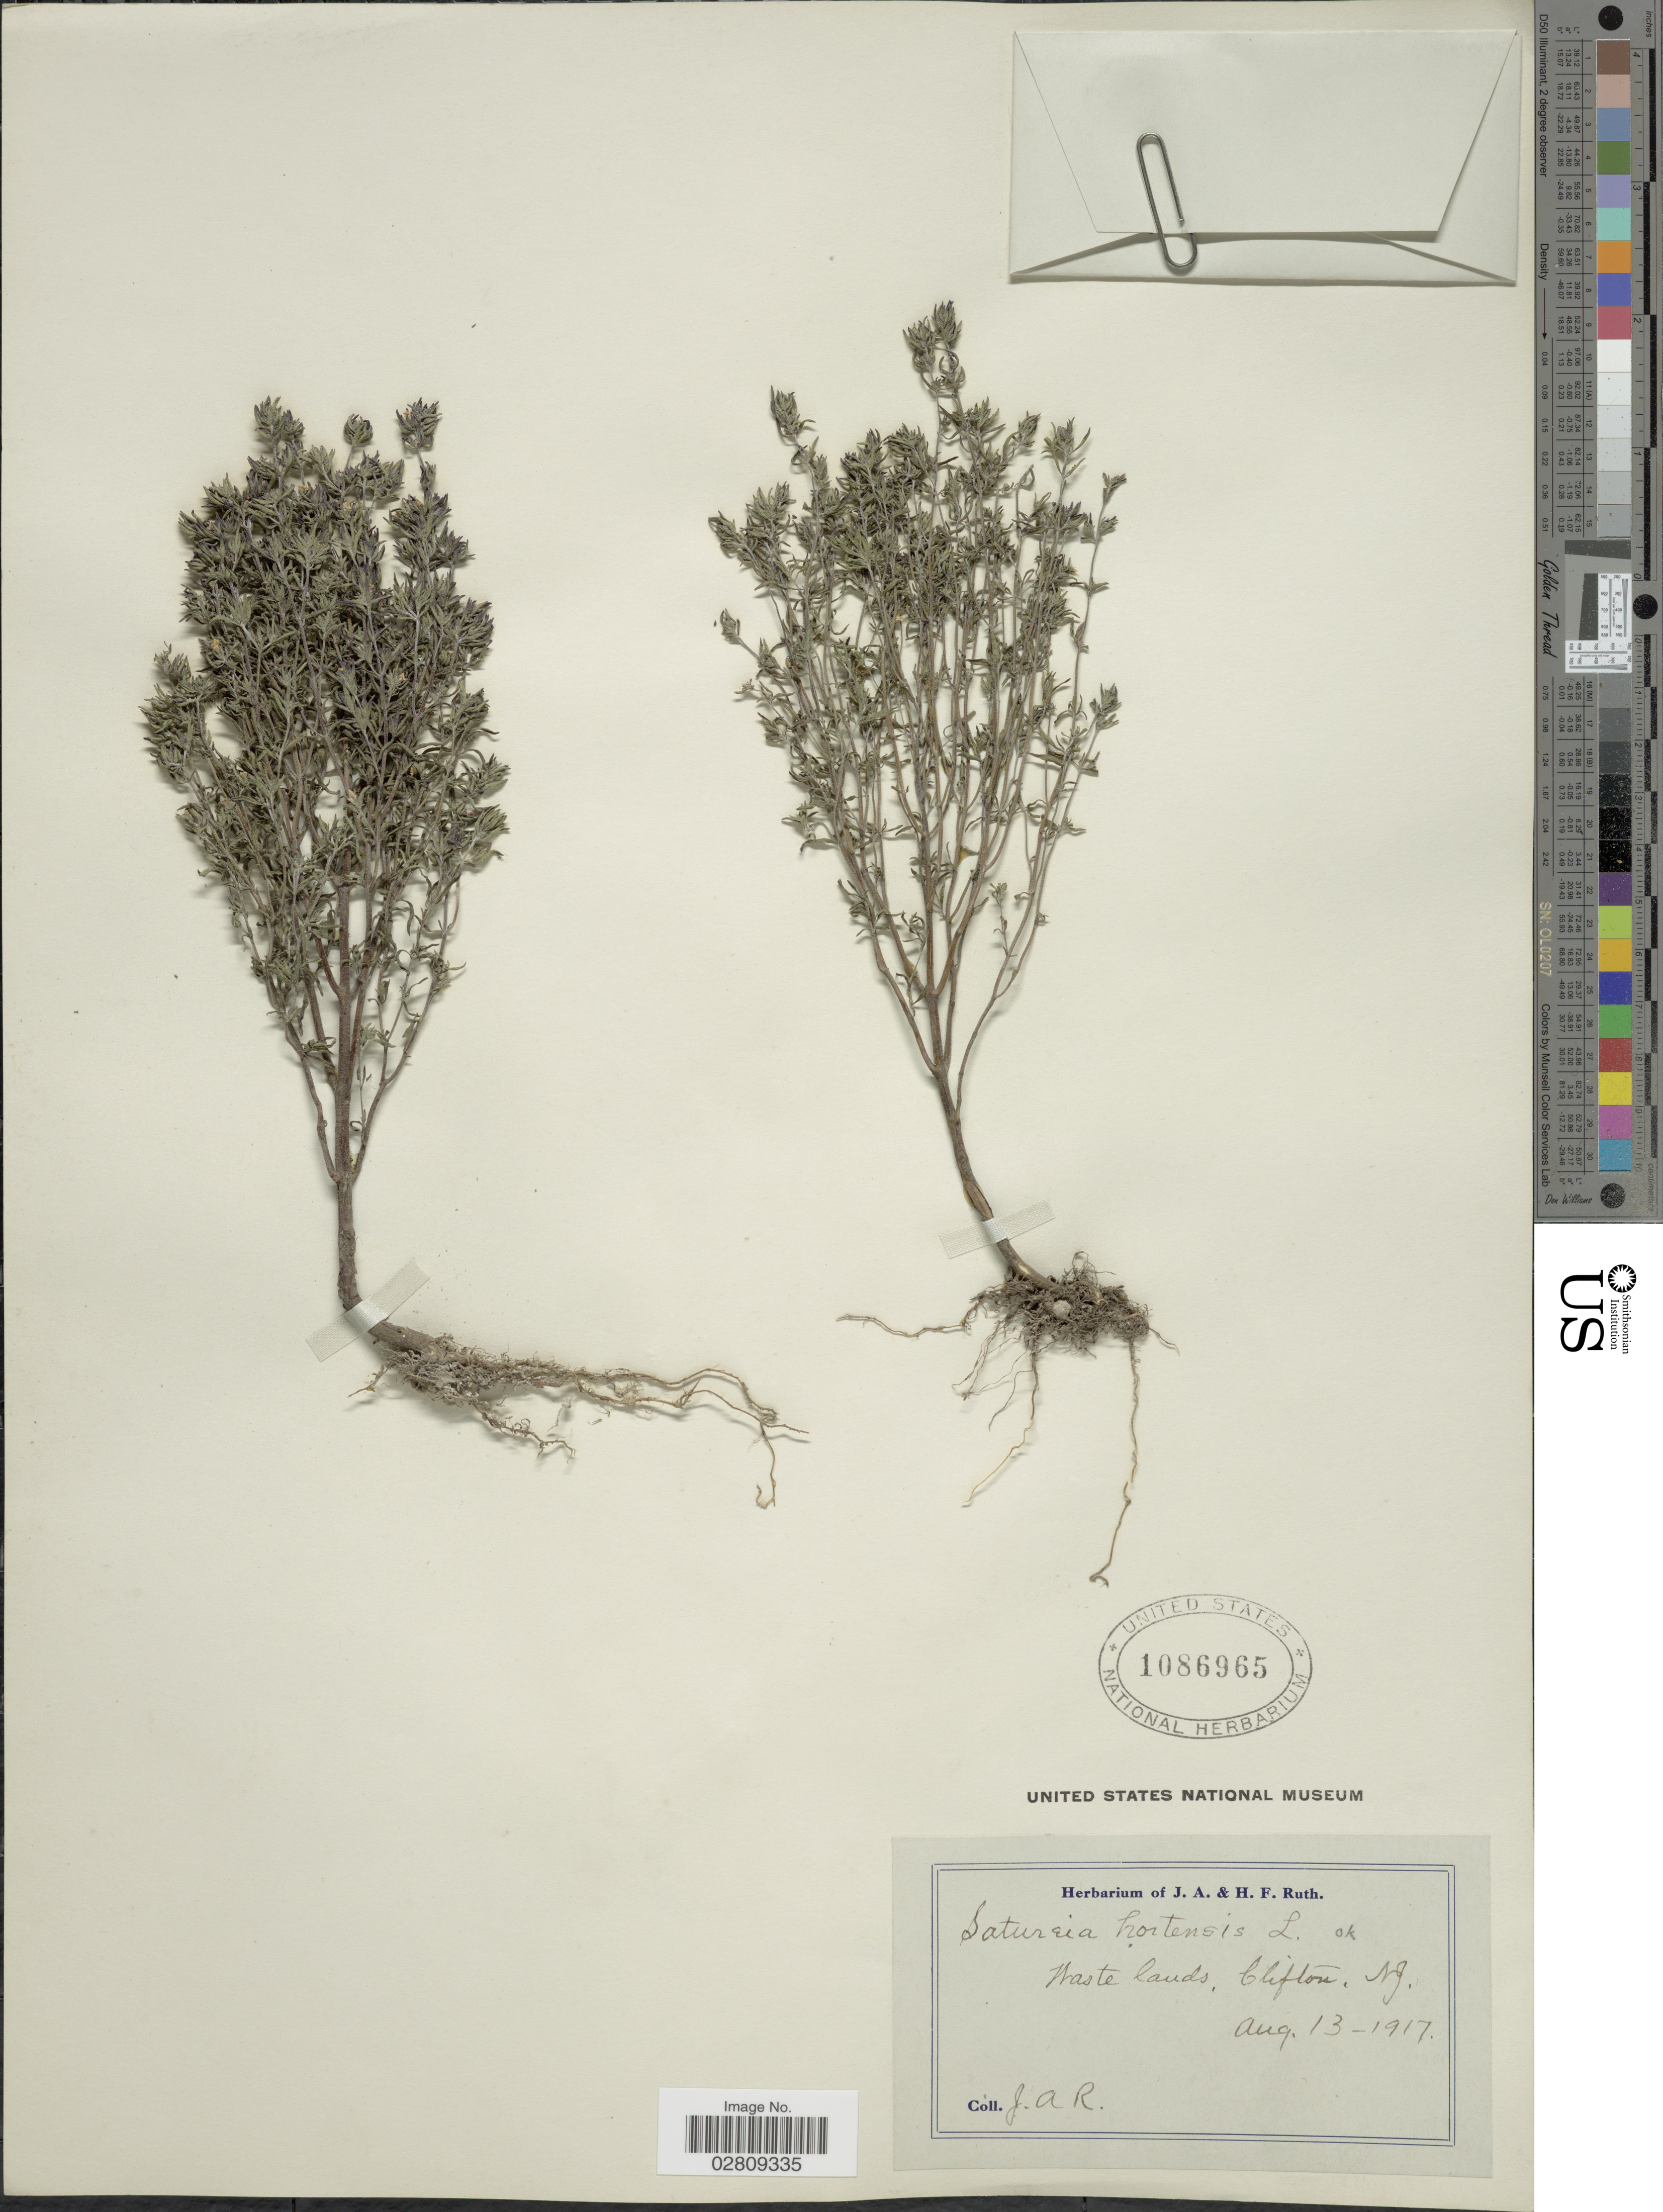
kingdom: Plantae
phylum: Tracheophyta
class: Magnoliopsida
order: Lamiales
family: Lamiaceae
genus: Satureja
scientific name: Satureja hortensis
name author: L.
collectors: J. Ruth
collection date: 1917-08-13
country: United States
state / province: New Jersey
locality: Waste lands, Clifton.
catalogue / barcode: US 1086965